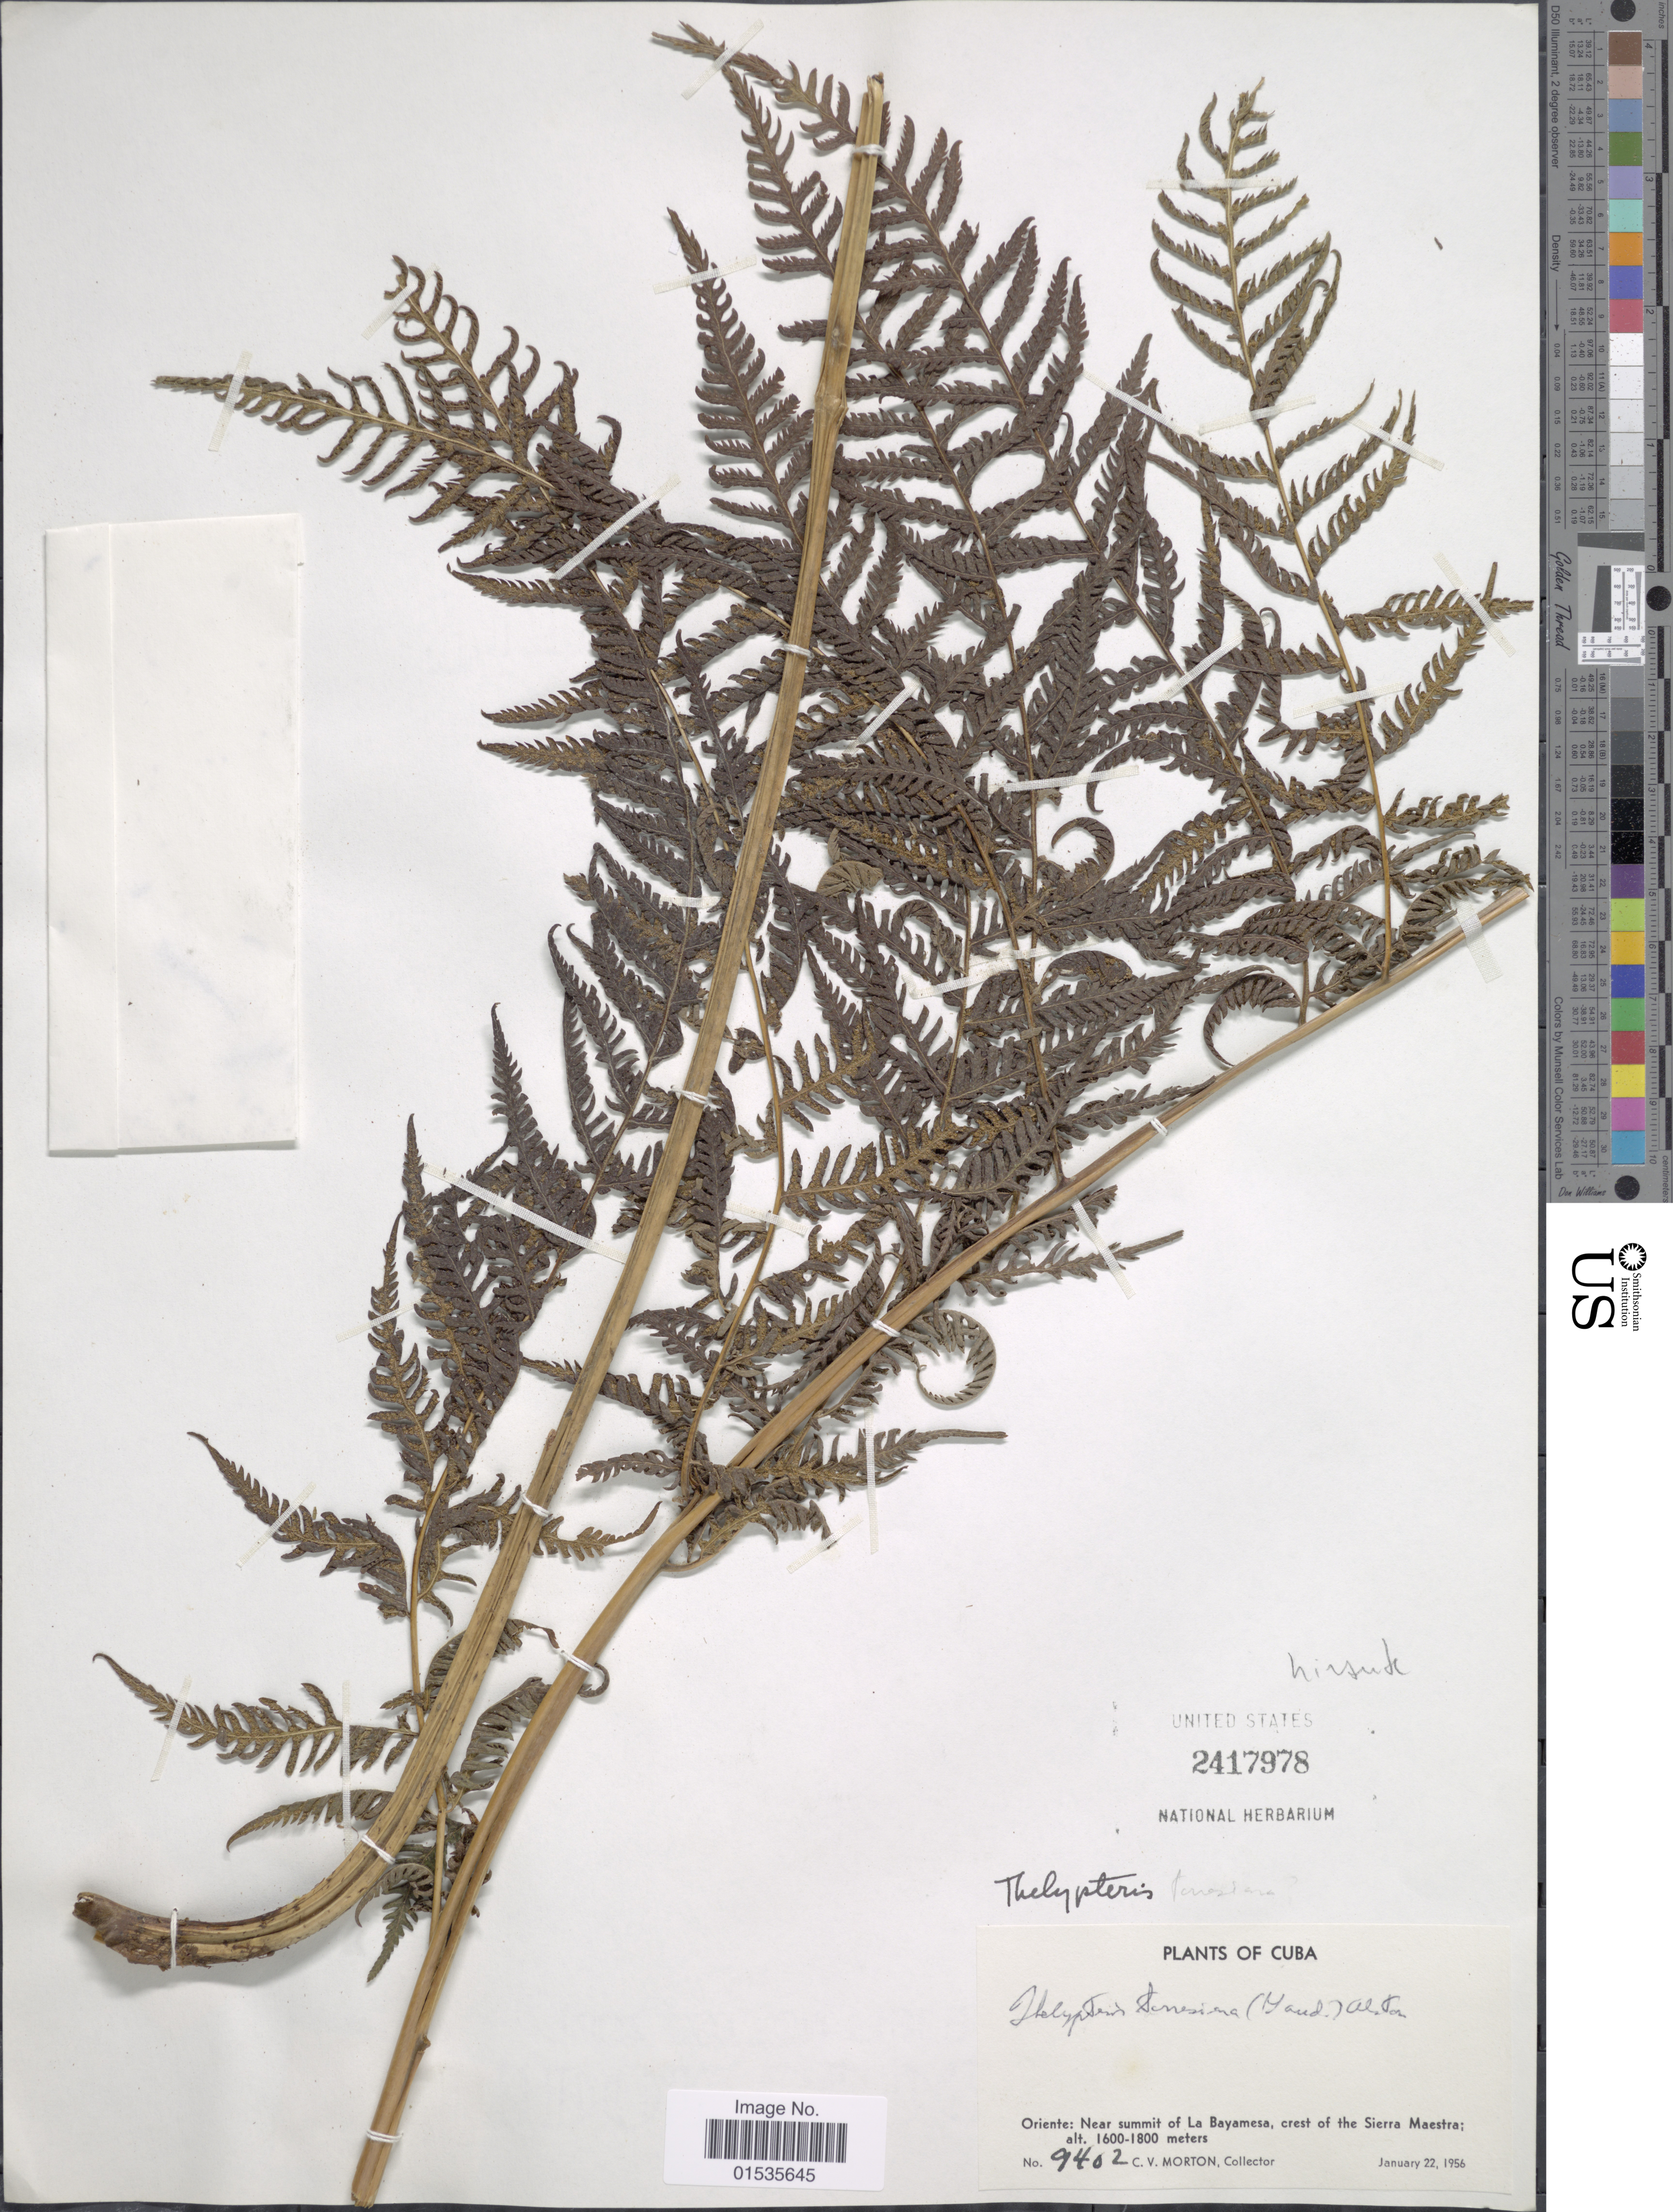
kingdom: Plantae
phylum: Tracheophyta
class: Polypodiopsida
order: Polypodiales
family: Thelypteridaceae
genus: Macrothelypteris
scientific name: Macrothelypteris torresiana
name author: (Gaudich.) Ching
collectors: C. V. Morton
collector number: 9402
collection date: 1956-01-22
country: Cuba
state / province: Oriente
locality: Cuba, Oriente: Near summit of La Bayamesa, crest of the Sierra Maestra.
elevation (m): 1600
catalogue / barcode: US 2417978